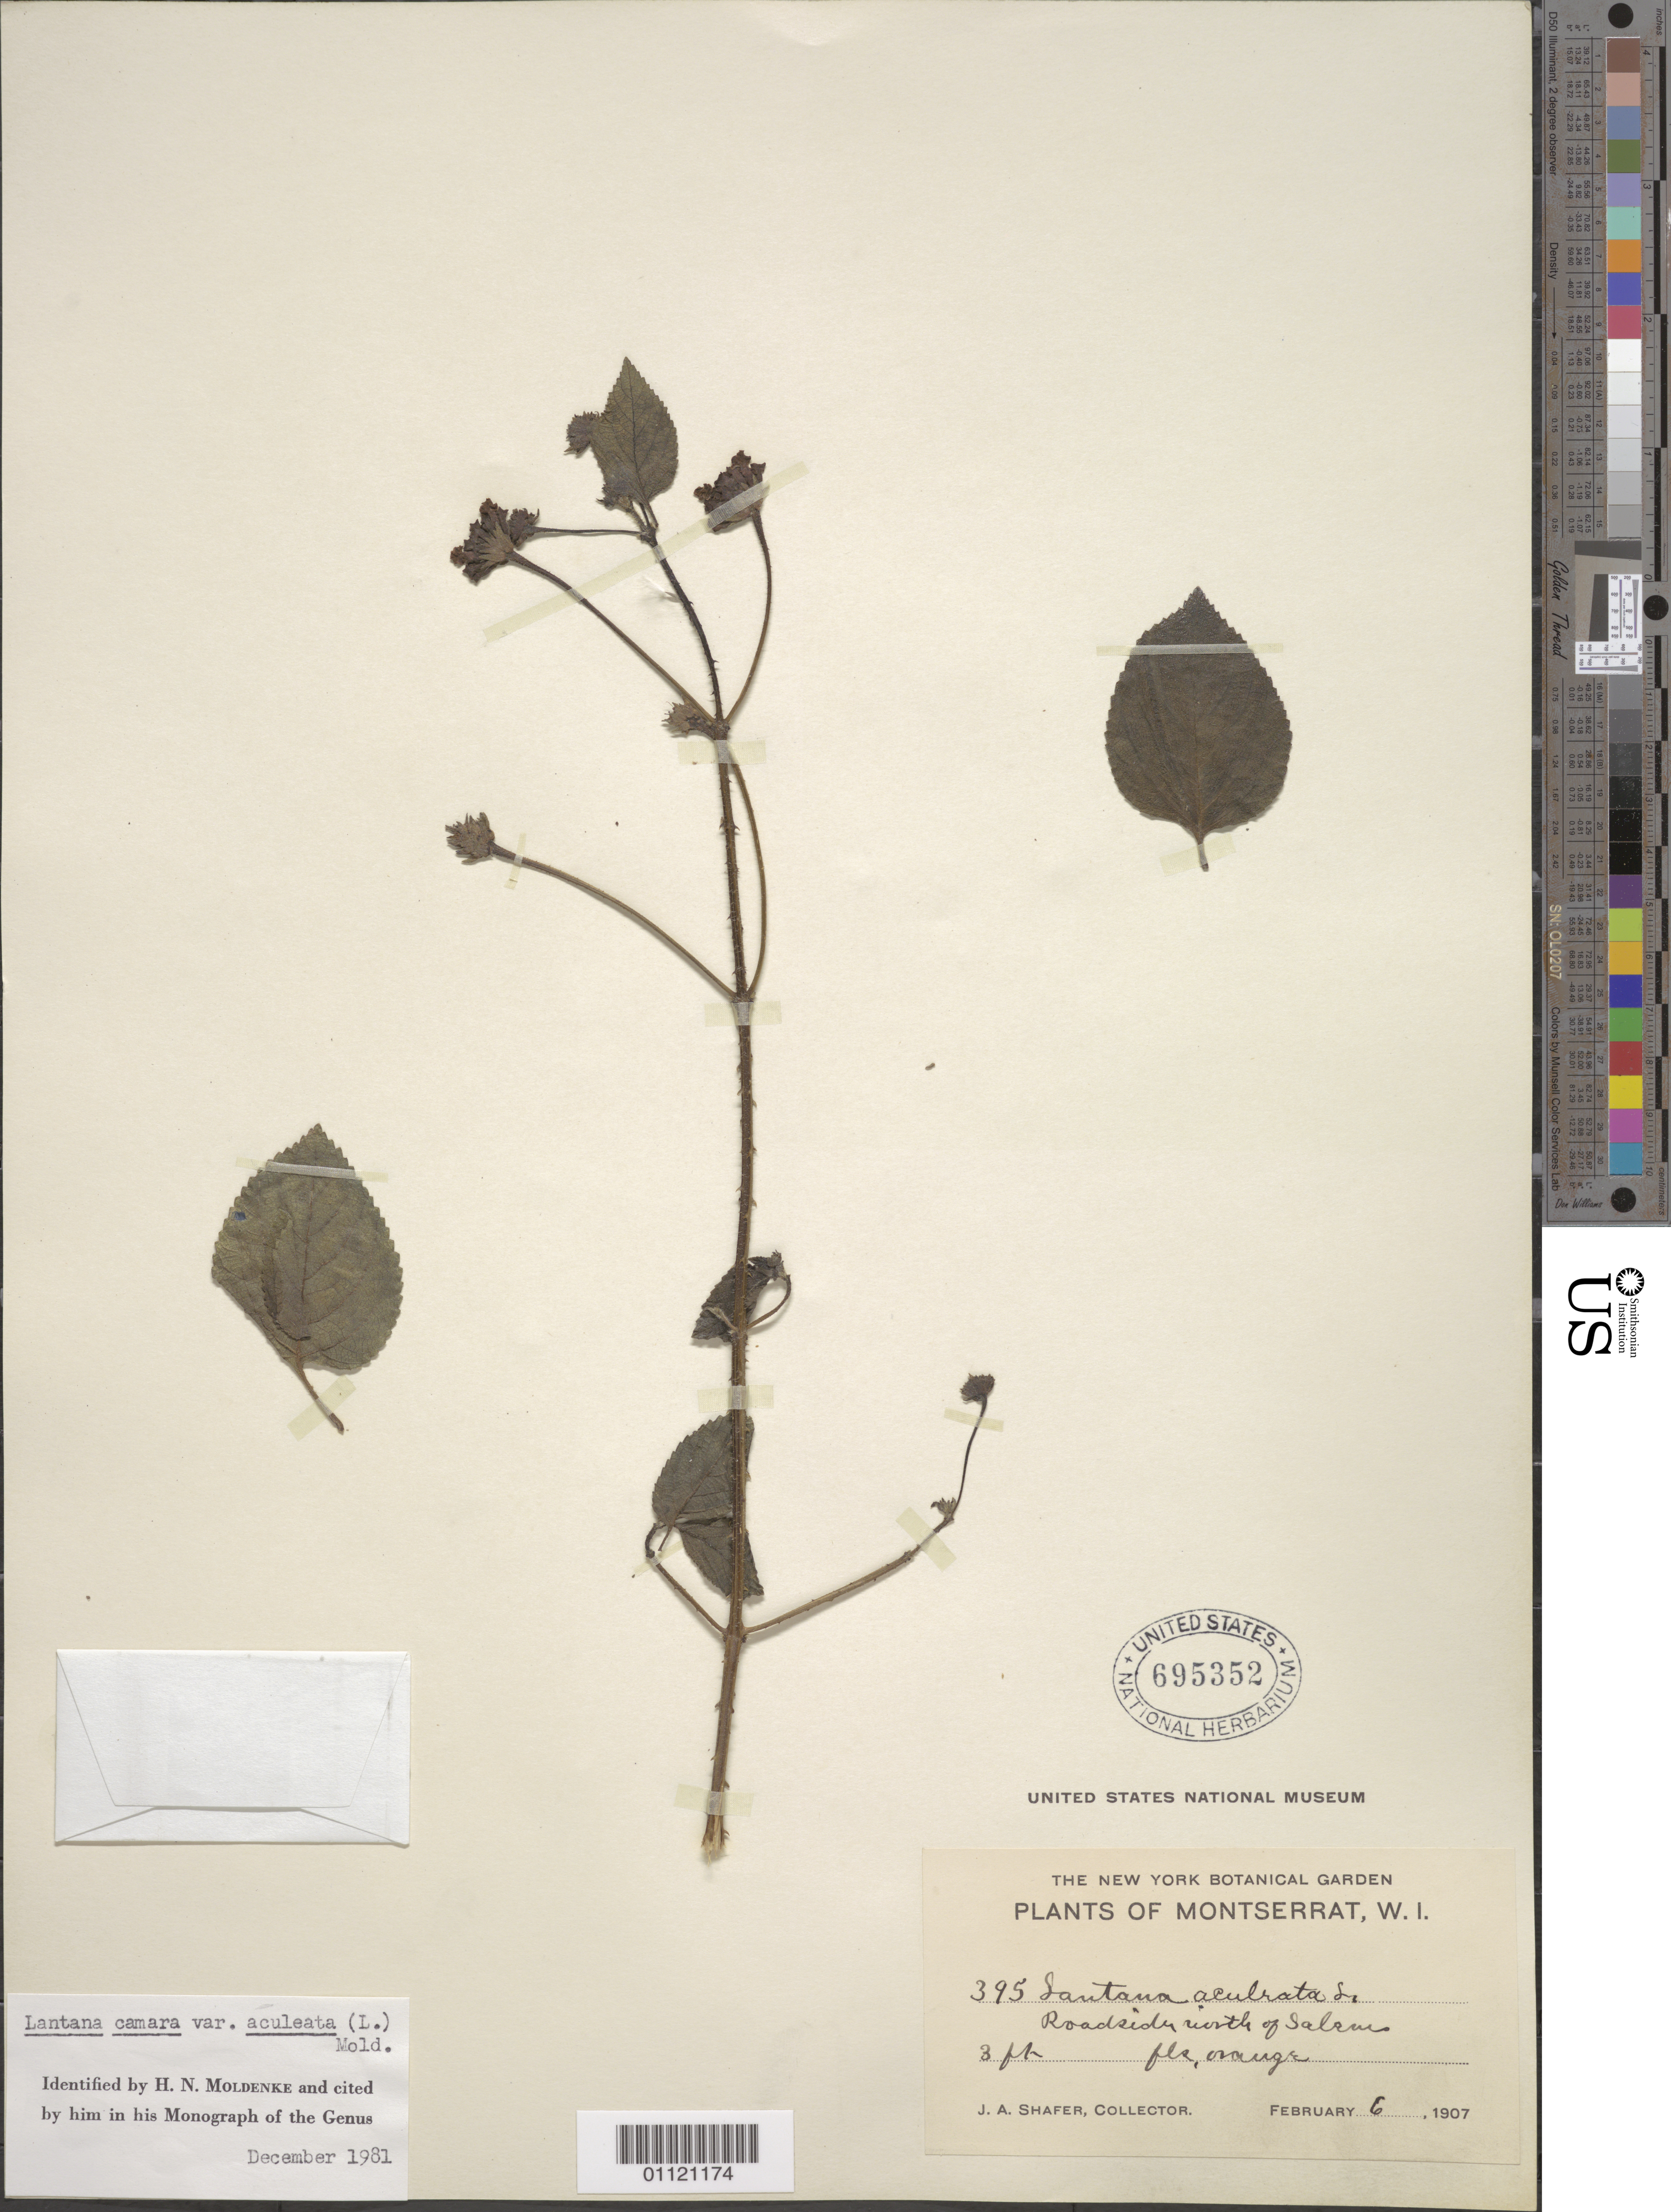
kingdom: Plantae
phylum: Tracheophyta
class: Magnoliopsida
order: Lamiales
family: Verbenaceae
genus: Lantana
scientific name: Lantana camara var. aculeata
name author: (L.) Moldenke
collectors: J. A. Shafer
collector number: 395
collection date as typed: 06 Feb 1907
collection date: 1907-02-06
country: Montserrat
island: Montserrat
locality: Roadside N of Salem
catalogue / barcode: US 695352